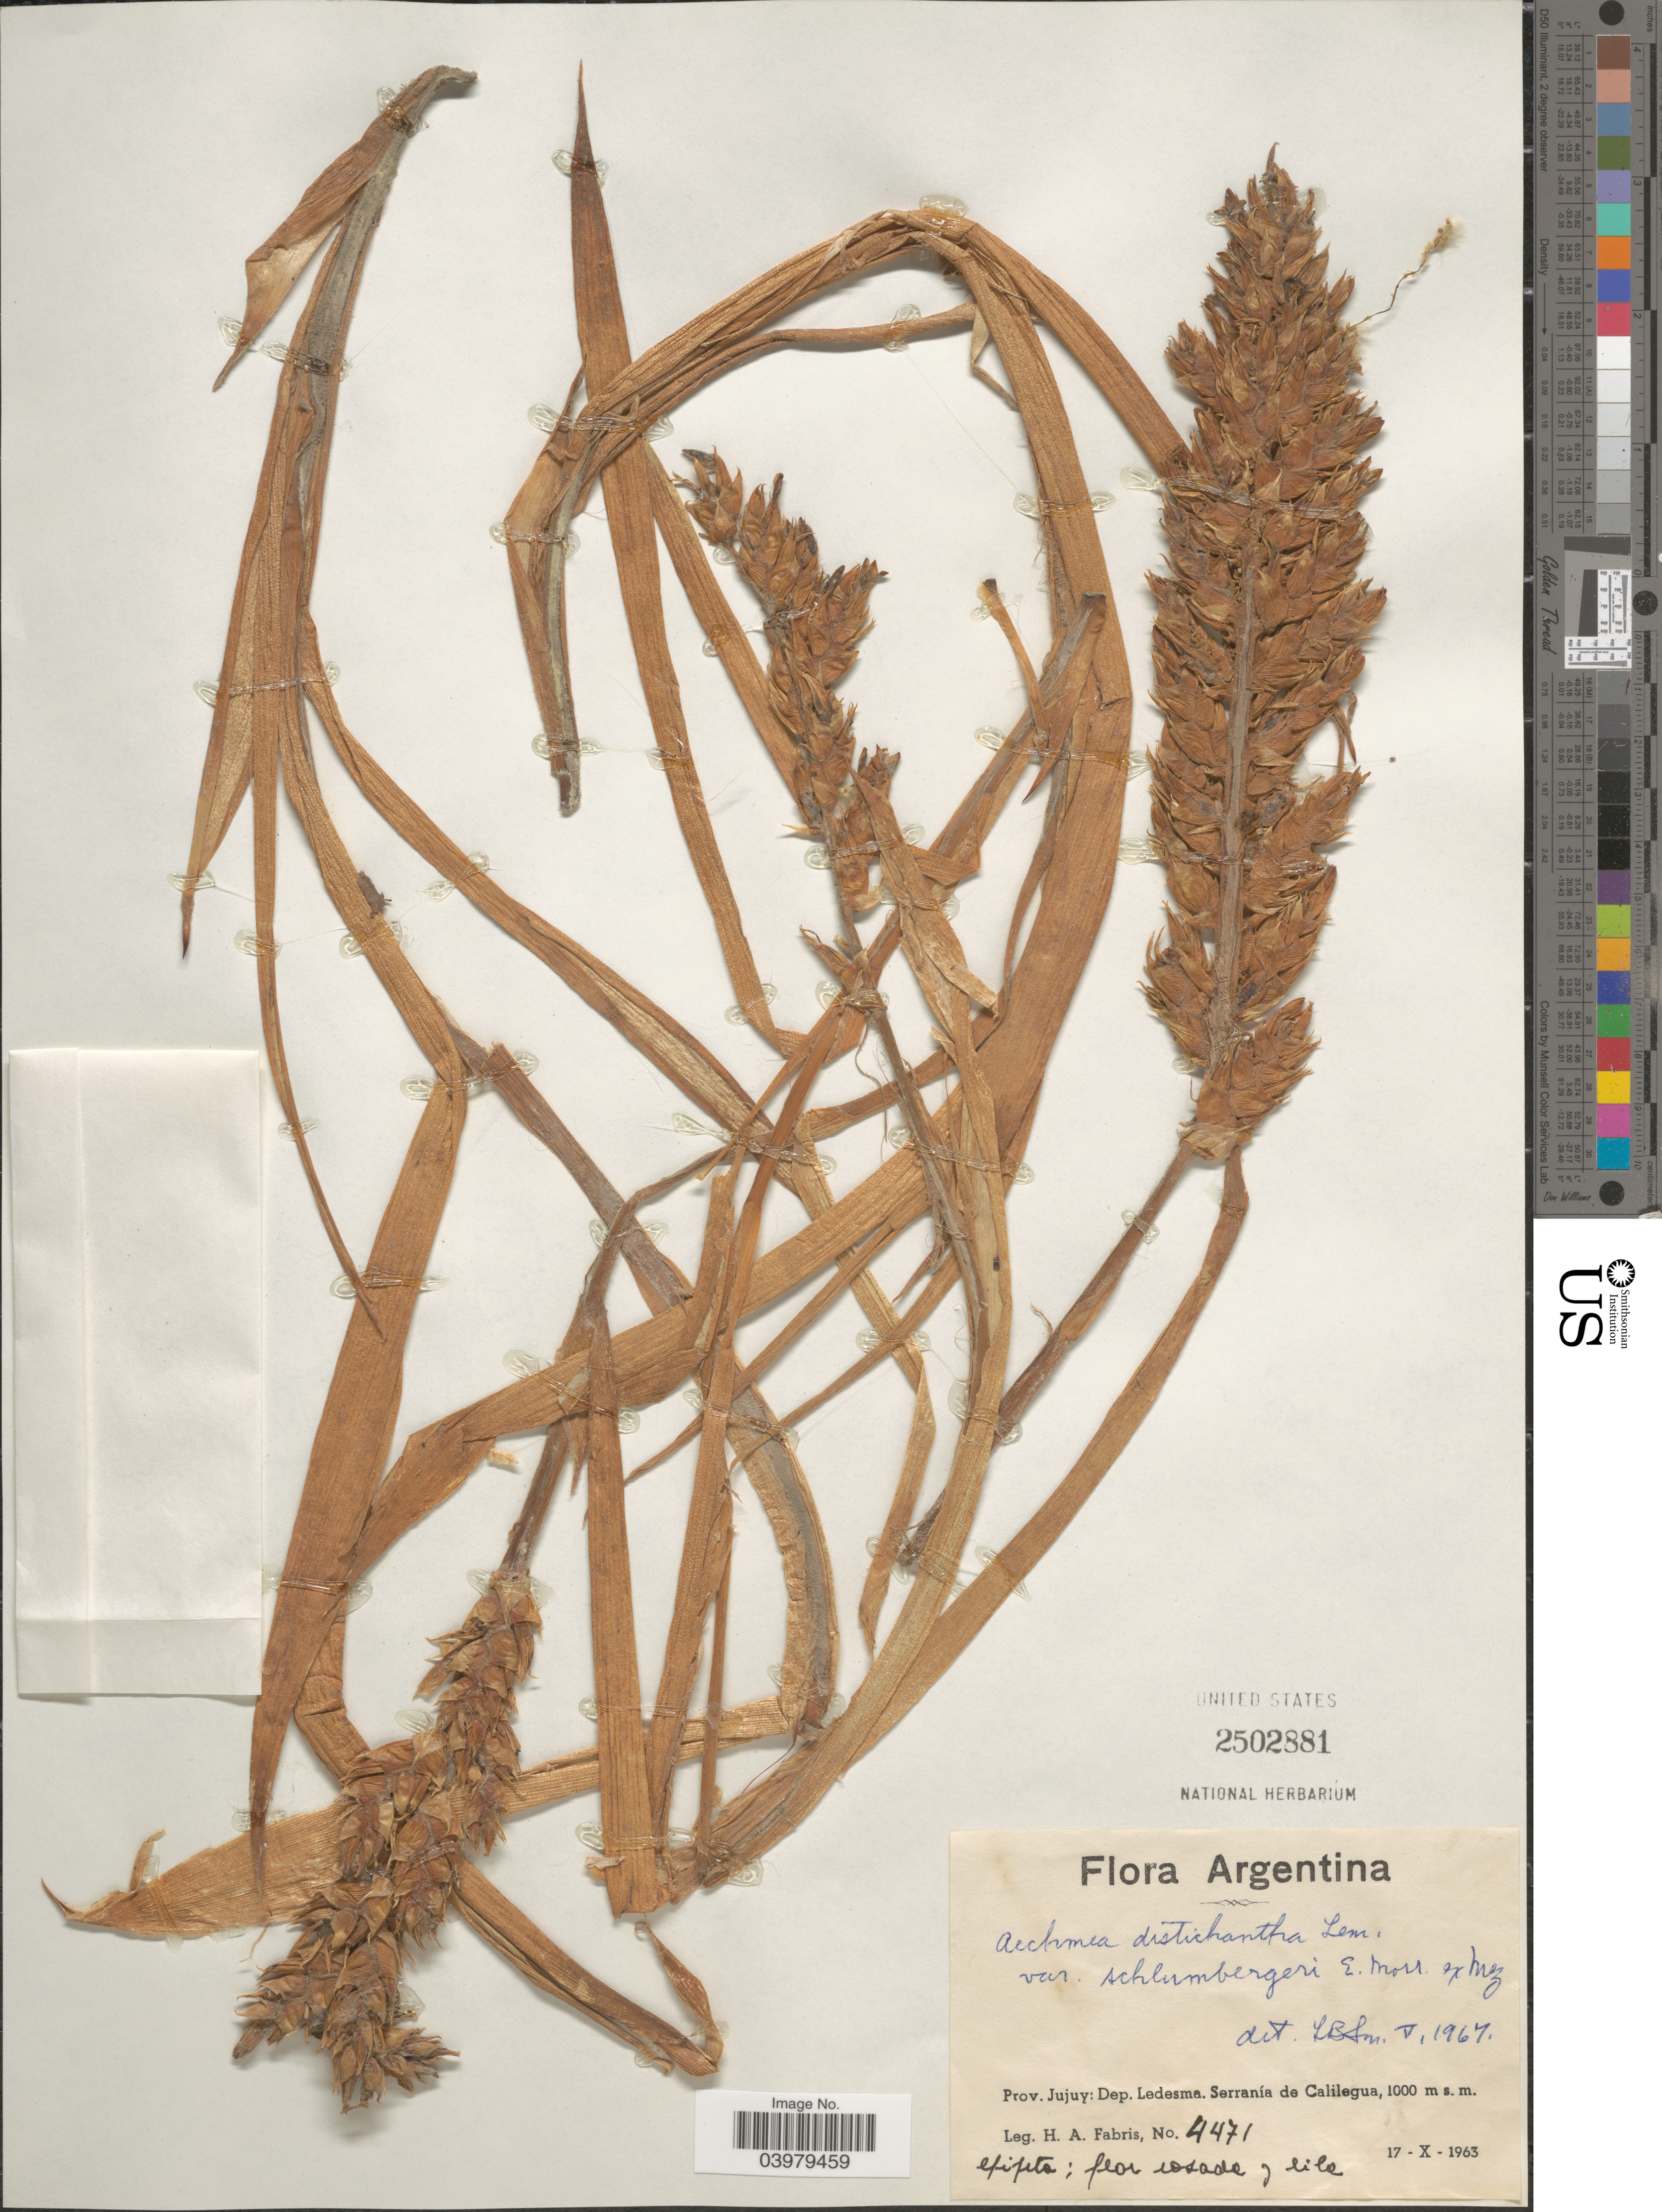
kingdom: Plantae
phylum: Tracheophyta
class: Liliopsida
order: Poales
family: Bromeliaceae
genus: Aechmea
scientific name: Aechmea distichantha var. schlumbergeri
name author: É. Morren ex Mez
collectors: H. A. Fabris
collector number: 4471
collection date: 1963-10-17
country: Argentina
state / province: Jujuy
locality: Dep. Ledesma. Serranía de Calilegua.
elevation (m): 1000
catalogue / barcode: US 2502881